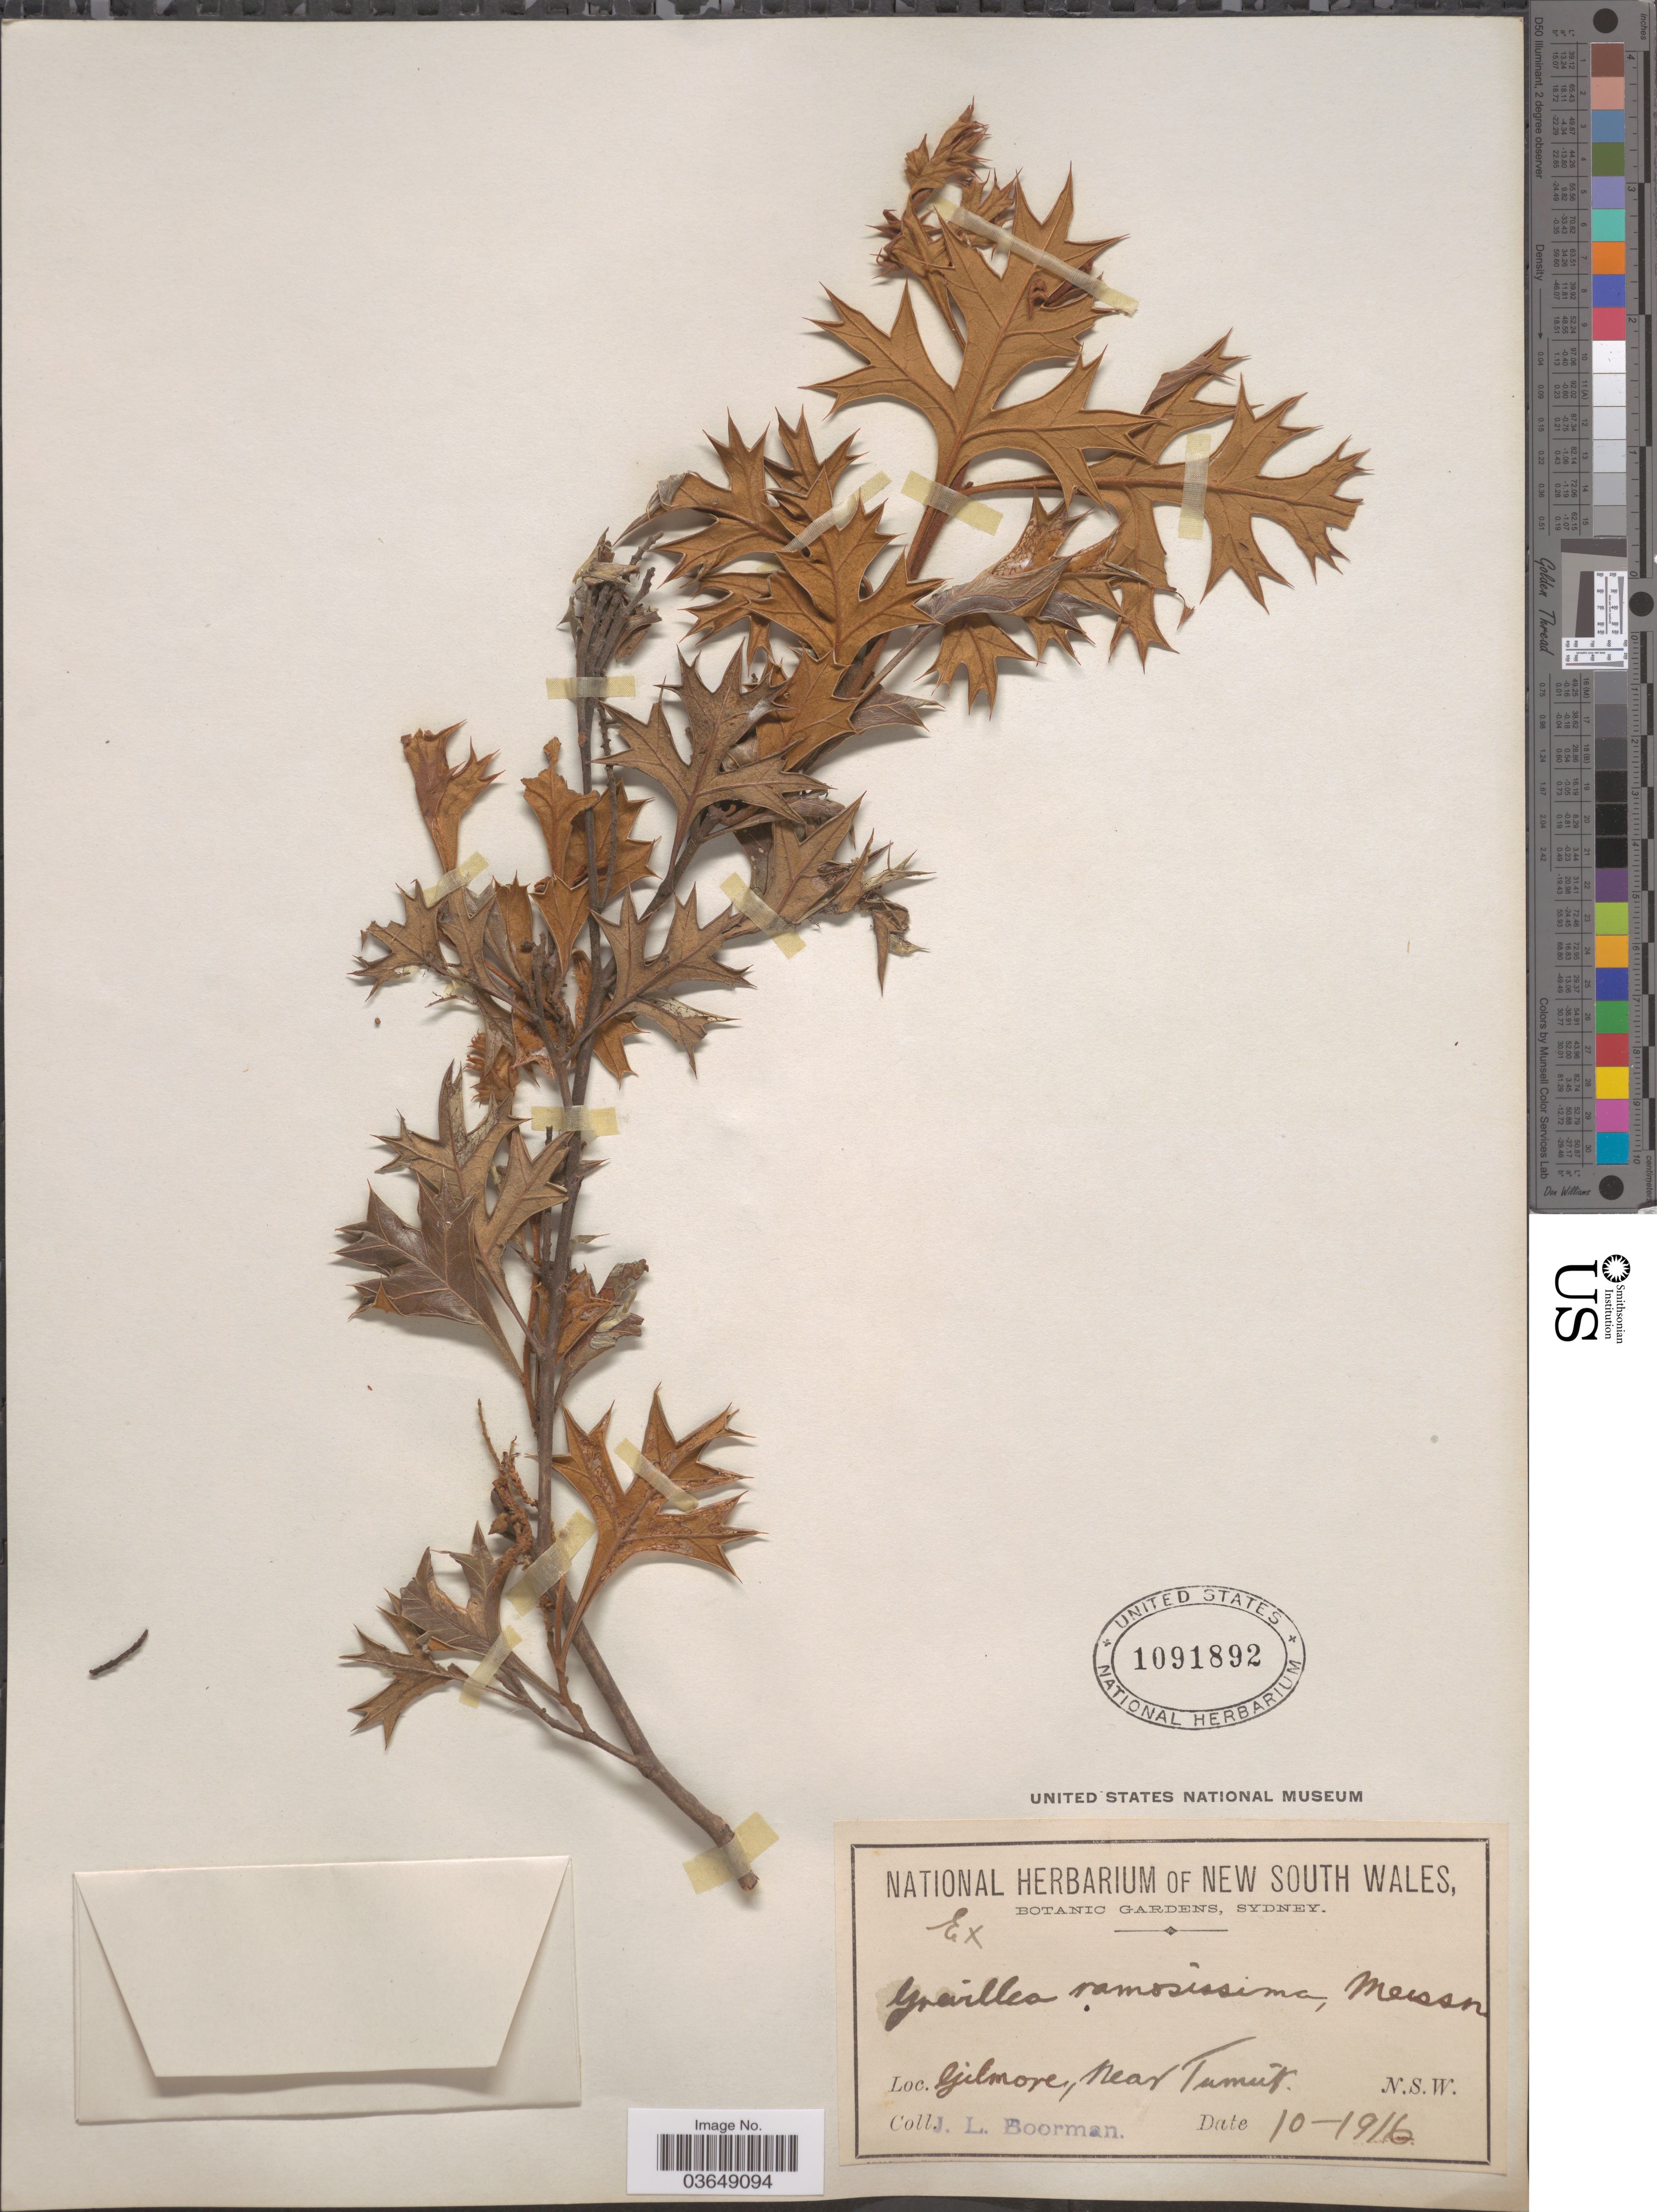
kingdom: Plantae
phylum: Tracheophyta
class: Magnoliopsida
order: Proteales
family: Proteaceae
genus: Grevillea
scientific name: Grevillea ramosissima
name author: (R. Br.) Meisn.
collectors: J. Boorman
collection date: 1916-10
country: Australia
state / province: New South Wales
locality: Gilmore, near Tumut.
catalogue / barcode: US 1091892